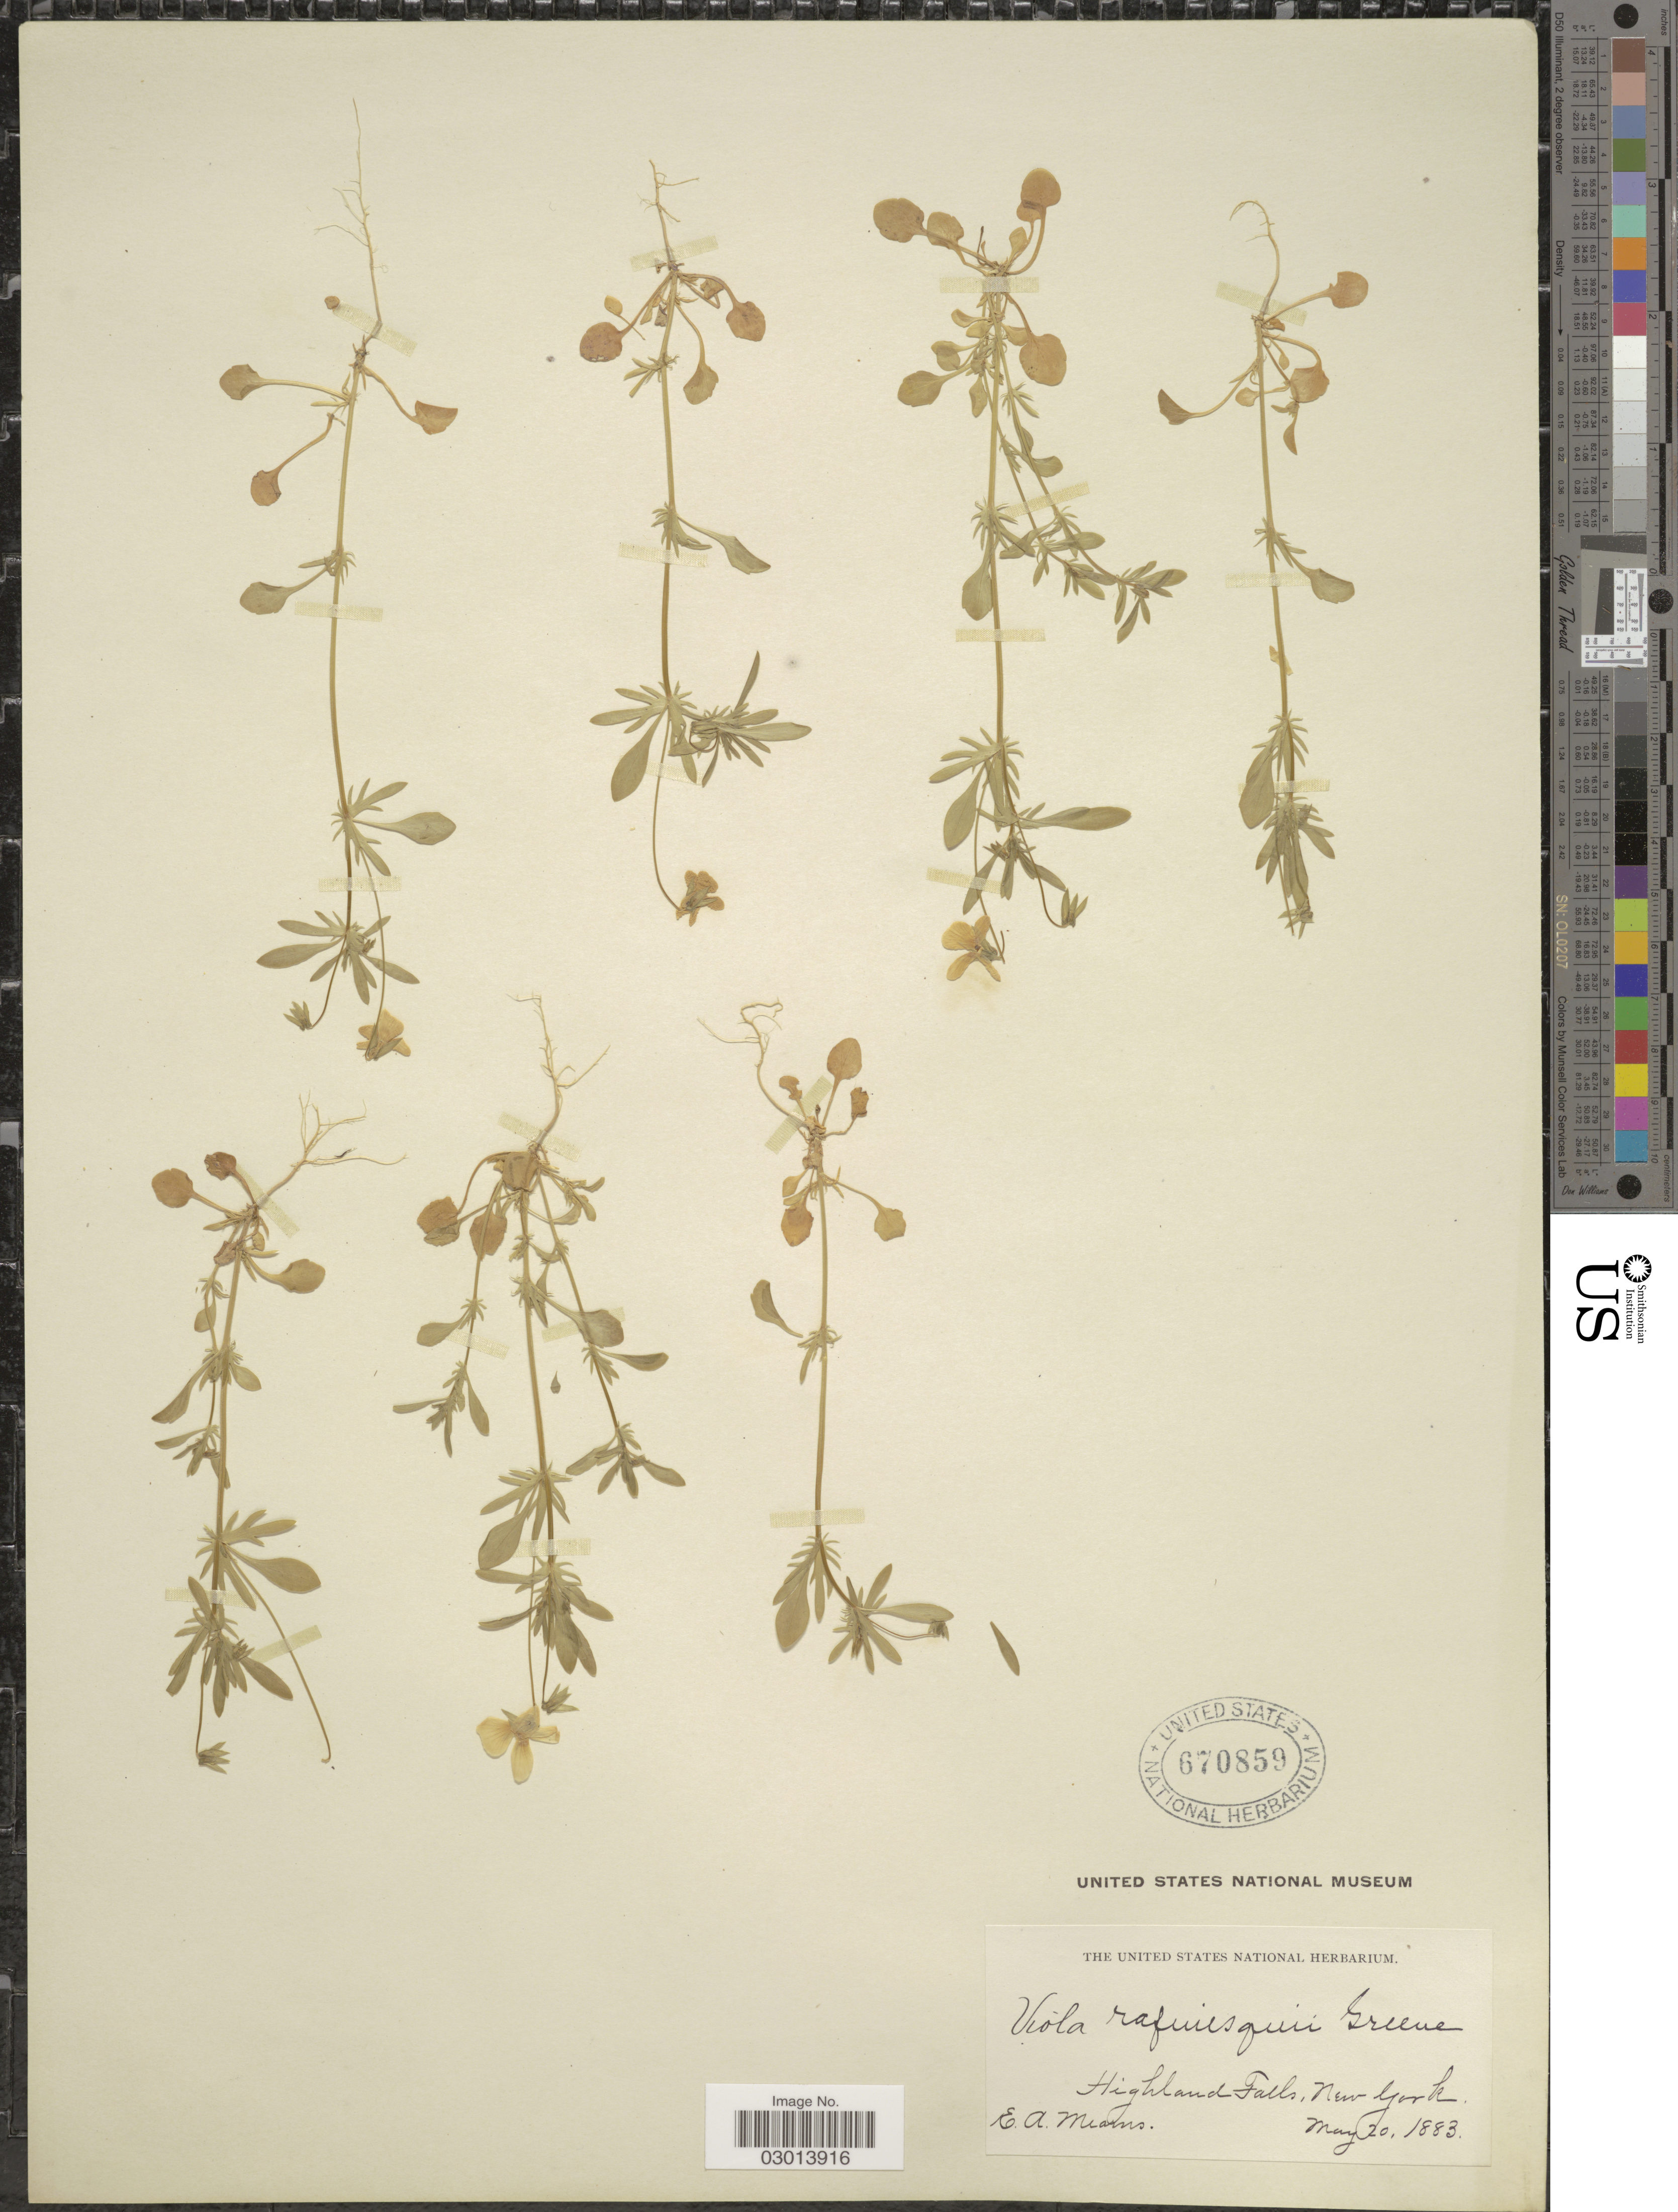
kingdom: Plantae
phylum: Tracheophyta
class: Magnoliopsida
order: Malpighiales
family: Violaceae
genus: Viola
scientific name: Viola rafinesquei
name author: Greene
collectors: E. A. Mearns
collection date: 1883-05-20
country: United States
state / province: New York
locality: Highland Falls.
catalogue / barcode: US 670859